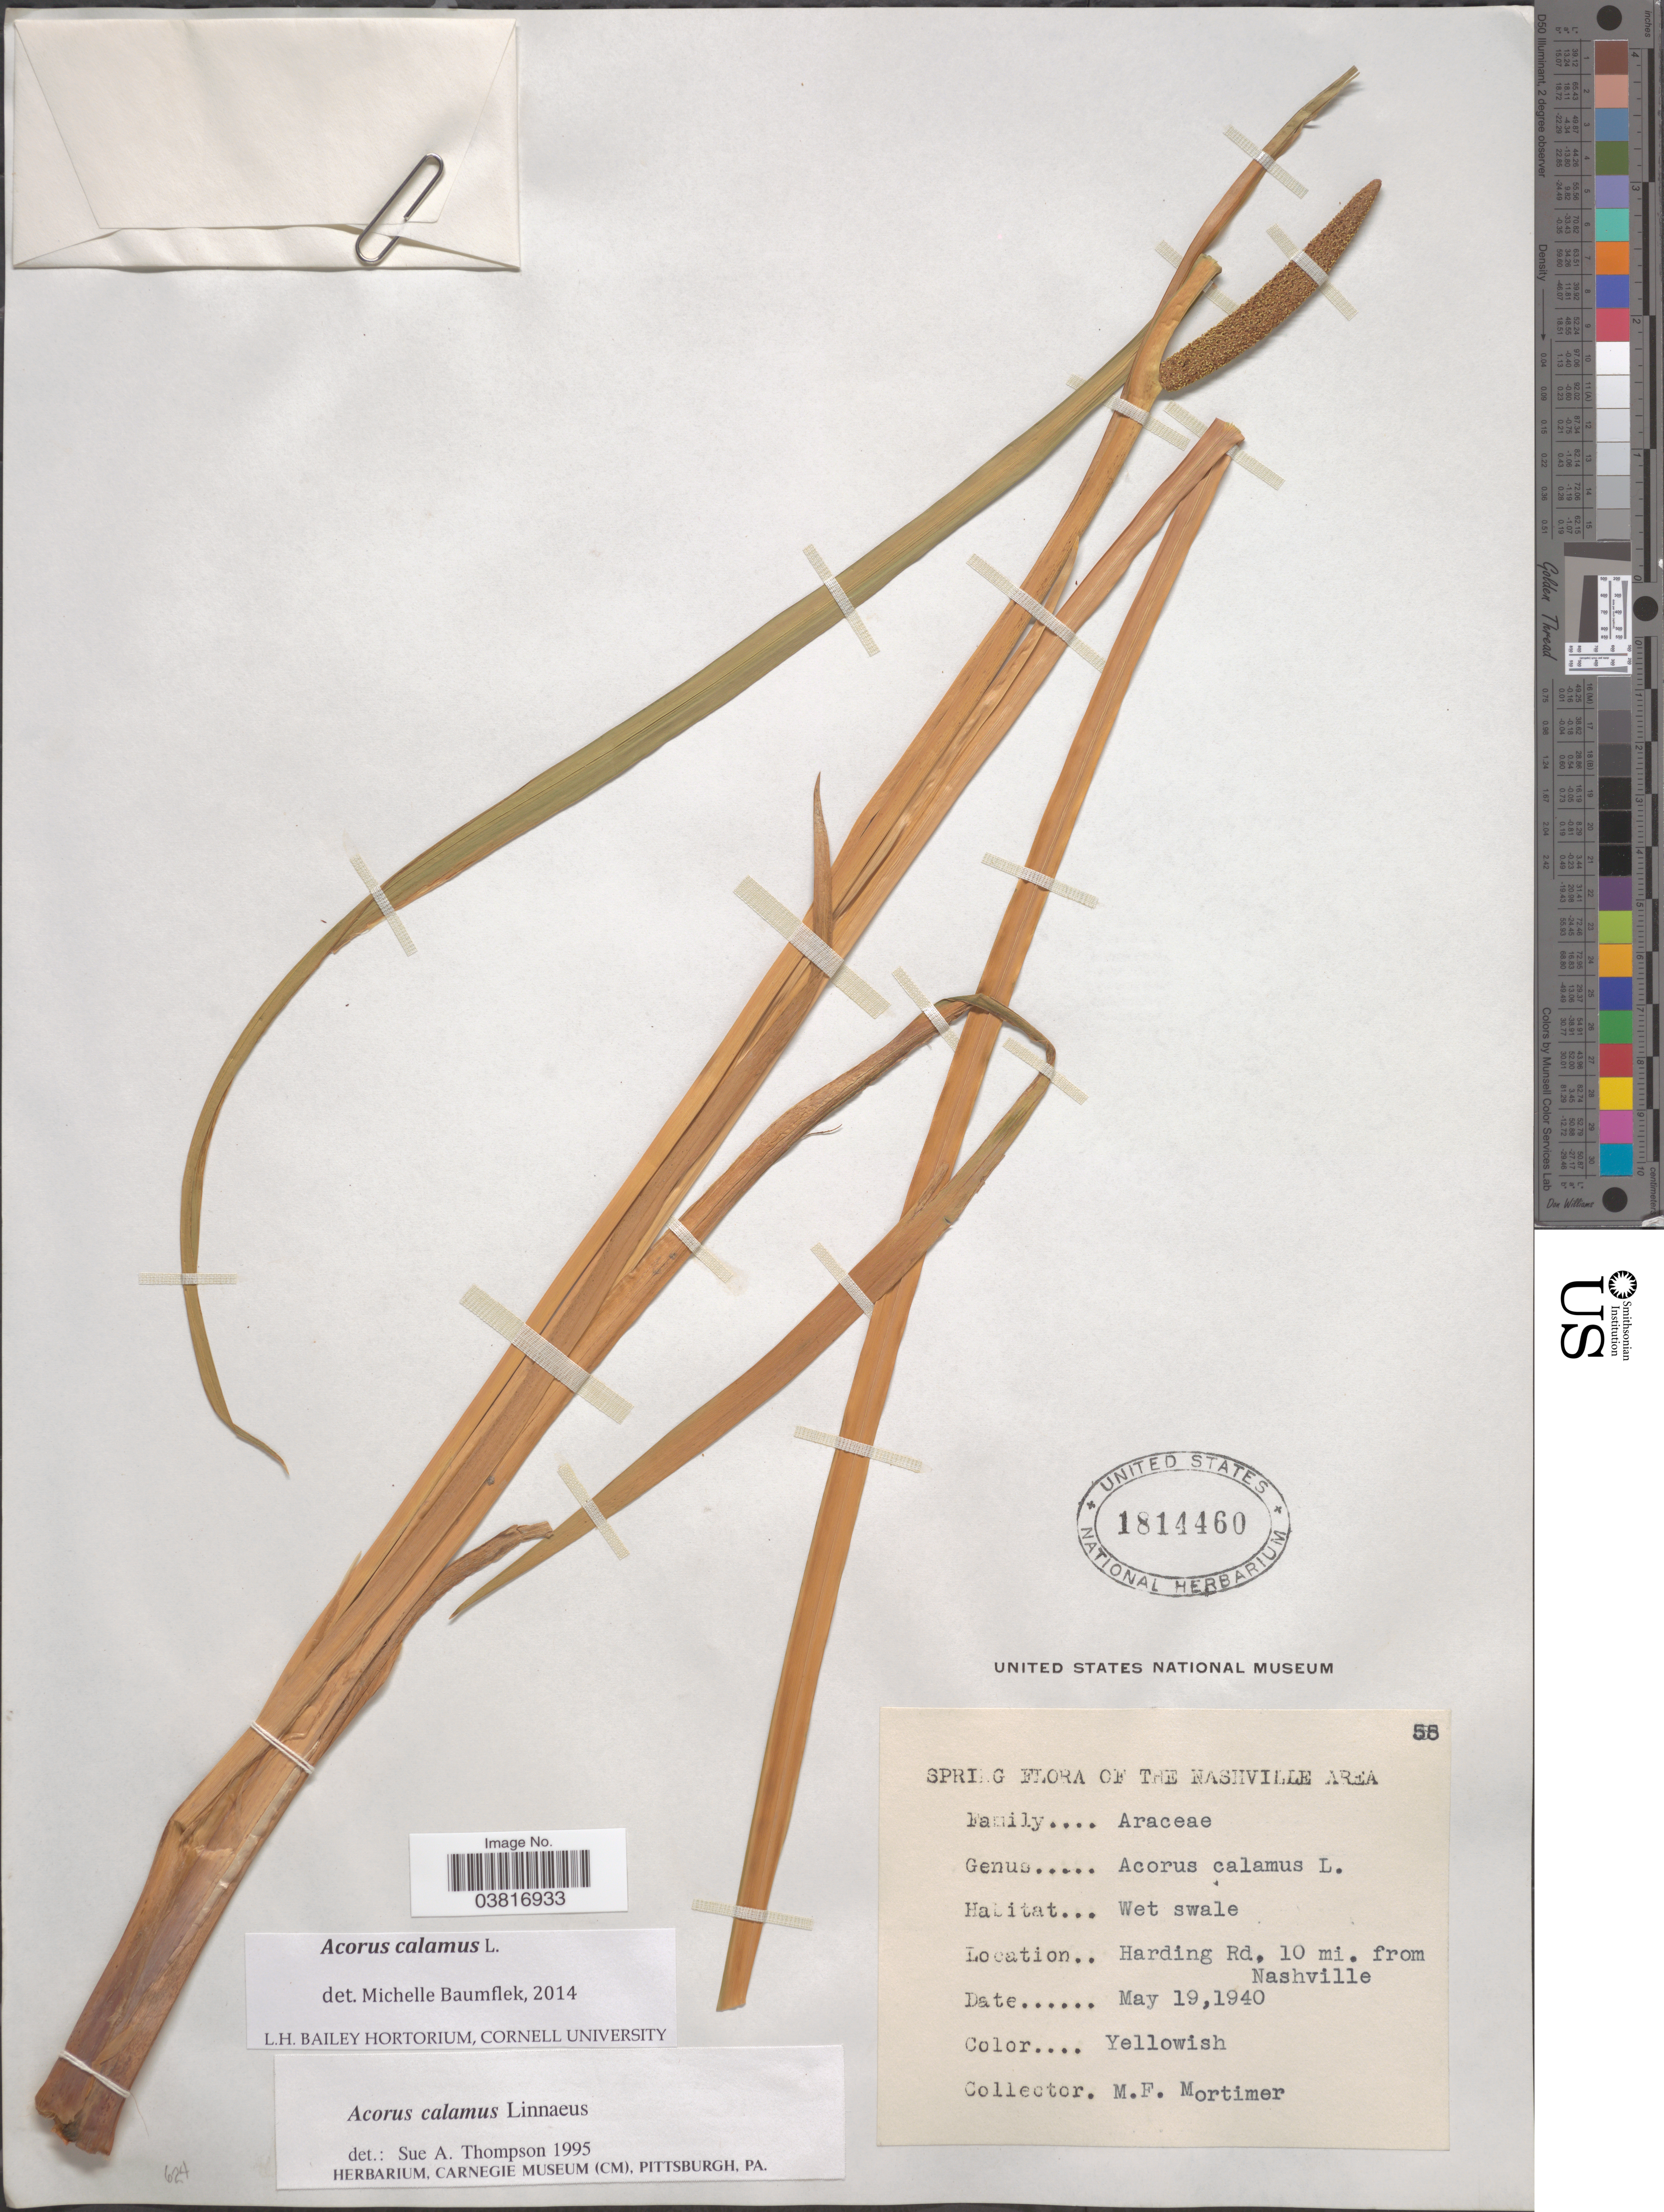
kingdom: Plantae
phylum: Tracheophyta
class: Liliopsida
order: Acorales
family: Acoraceae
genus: Acorus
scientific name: Acorus calamus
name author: L.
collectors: M. Mortimer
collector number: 58*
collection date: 1940-05-19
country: United States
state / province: Tennessee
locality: The Nashville Area. Harding Rd, 10 mi. from Nashville.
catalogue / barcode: US 1814460